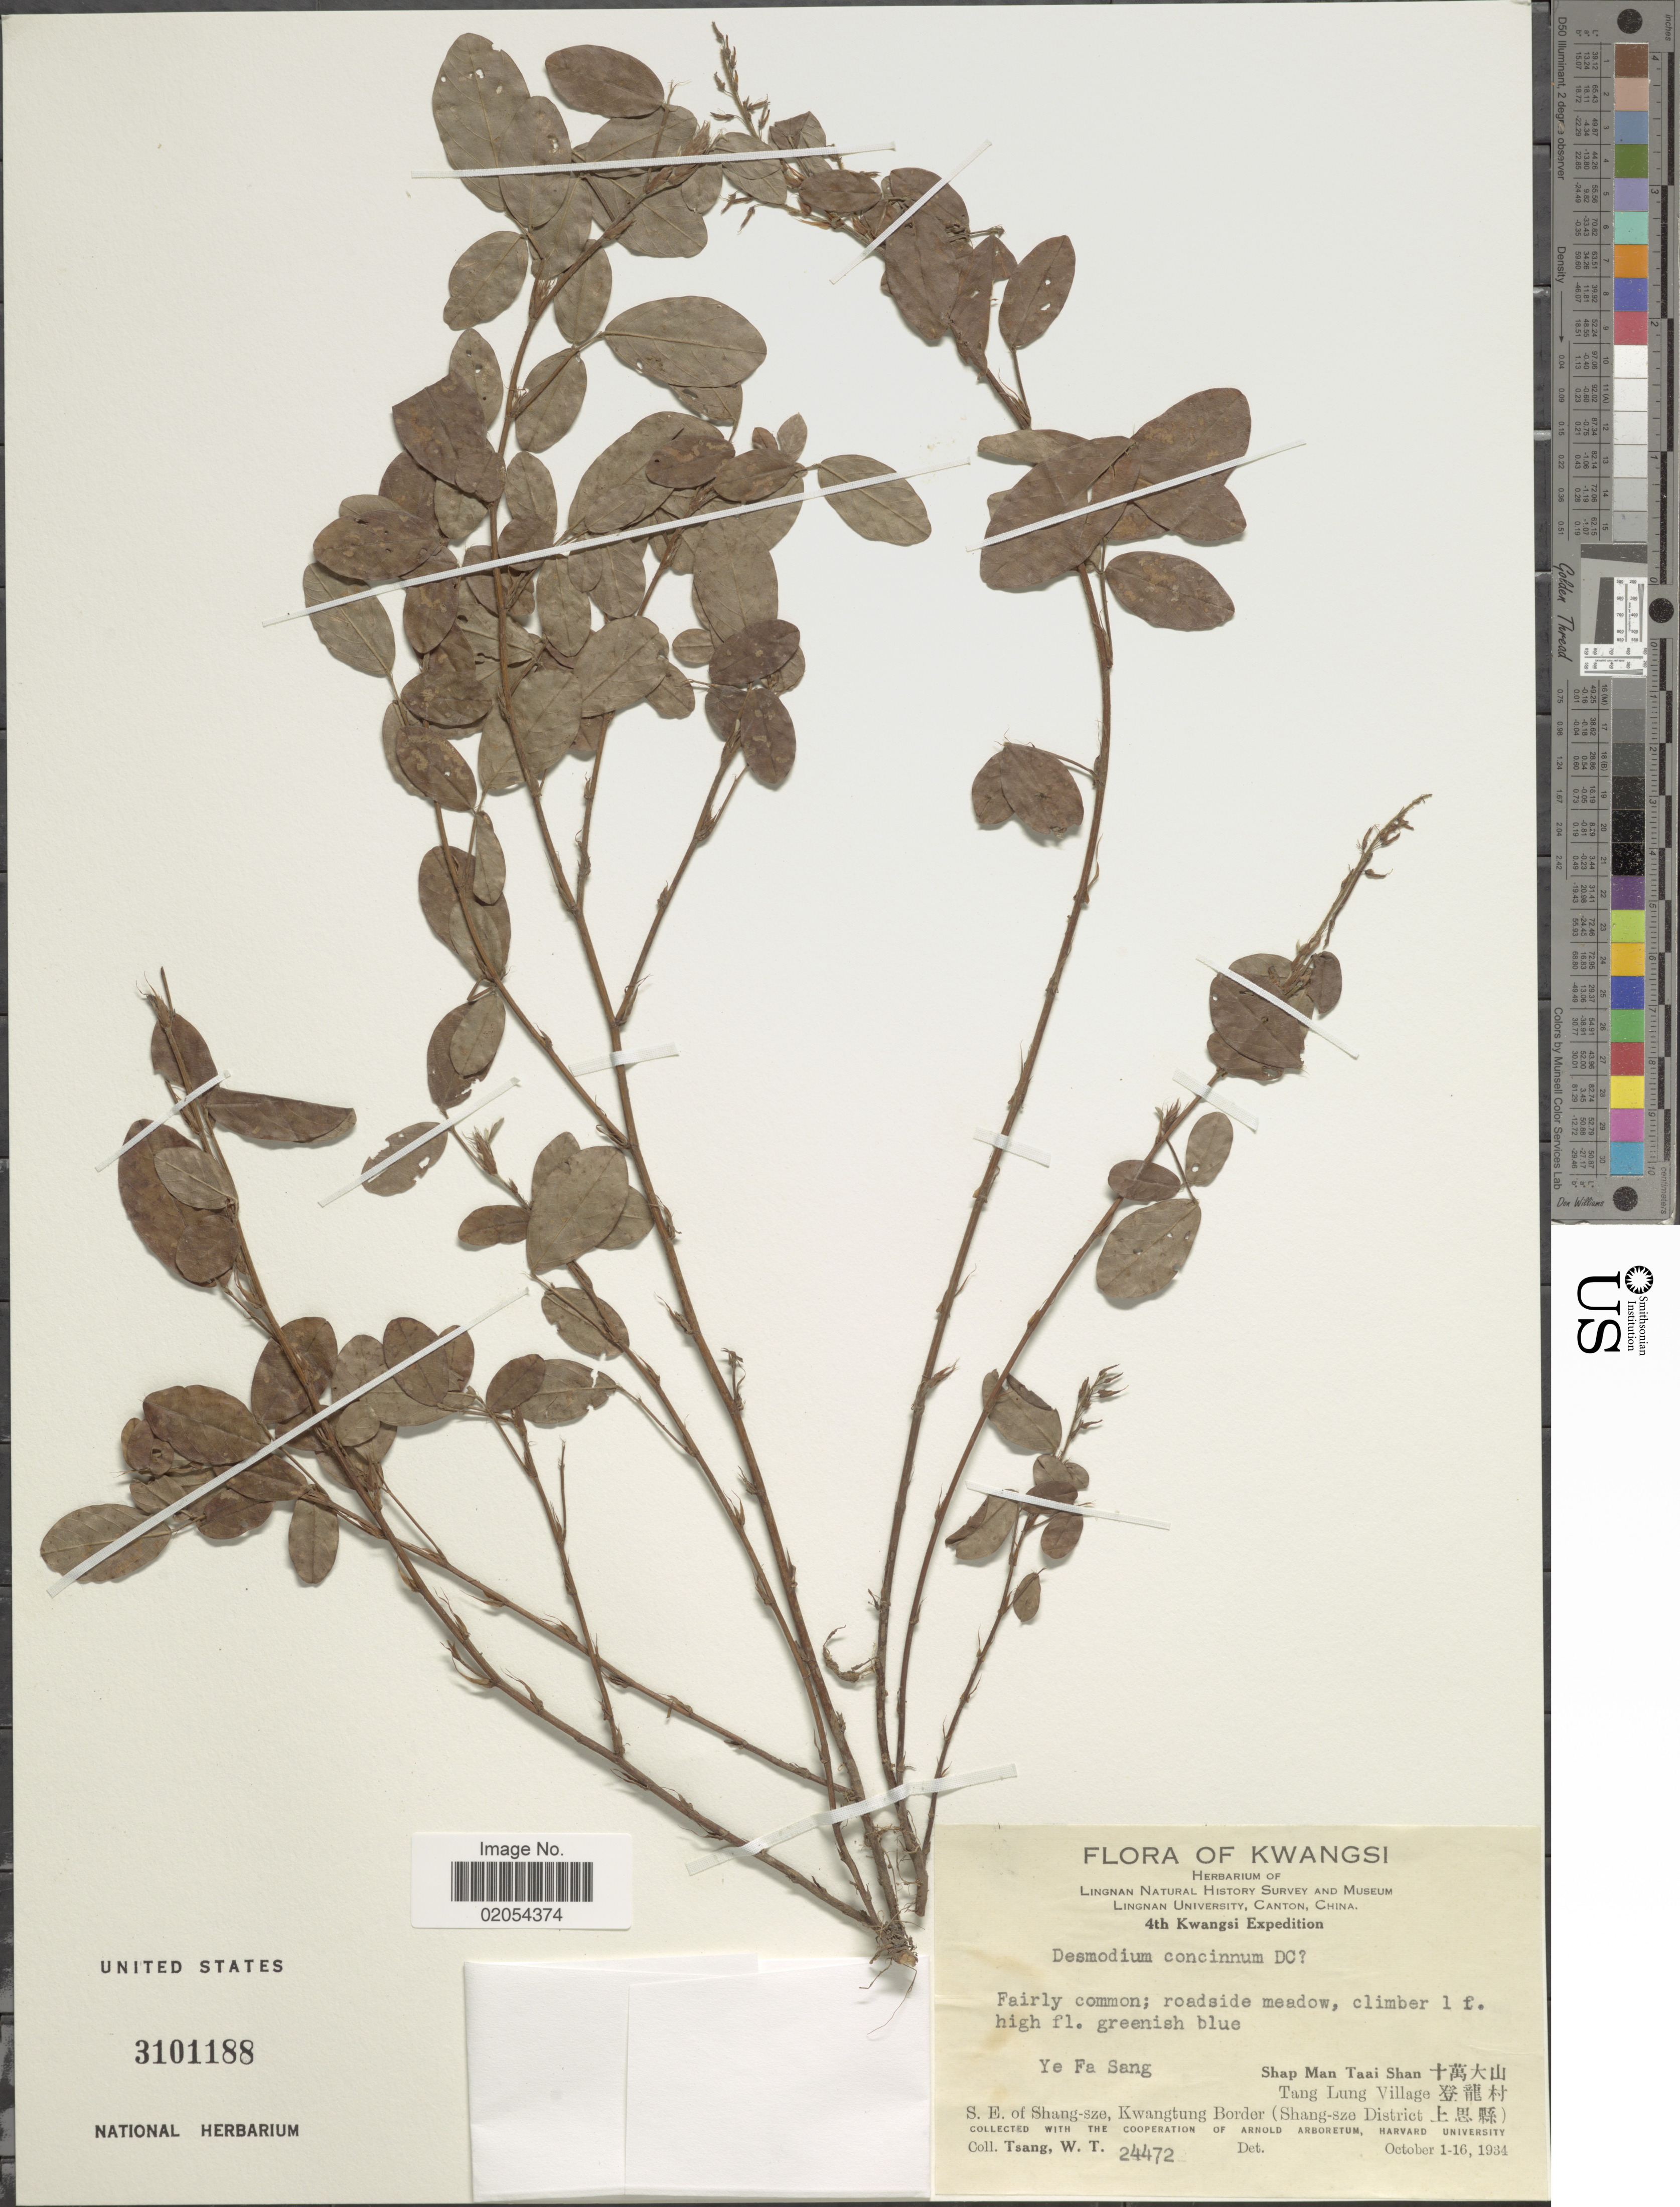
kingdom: Plantae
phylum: Tracheophyta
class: Magnoliopsida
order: Fabales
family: Fabaceae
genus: Grona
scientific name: Grona heterocarpos subsp. heterocarpos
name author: (L.) H. Ohashi & K. Ohashi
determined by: Strong, Mark T., (BOT), Smithsonian Institution - National Museum of Natural History (UNITED STATES)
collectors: W. T. Tsang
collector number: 24472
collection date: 1934-10-01/1934-10-16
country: China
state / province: Guangxi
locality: Kwangsi, ye Fa Sang, Shap Man taai Shan, Tang Lung village.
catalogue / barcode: US 3101188